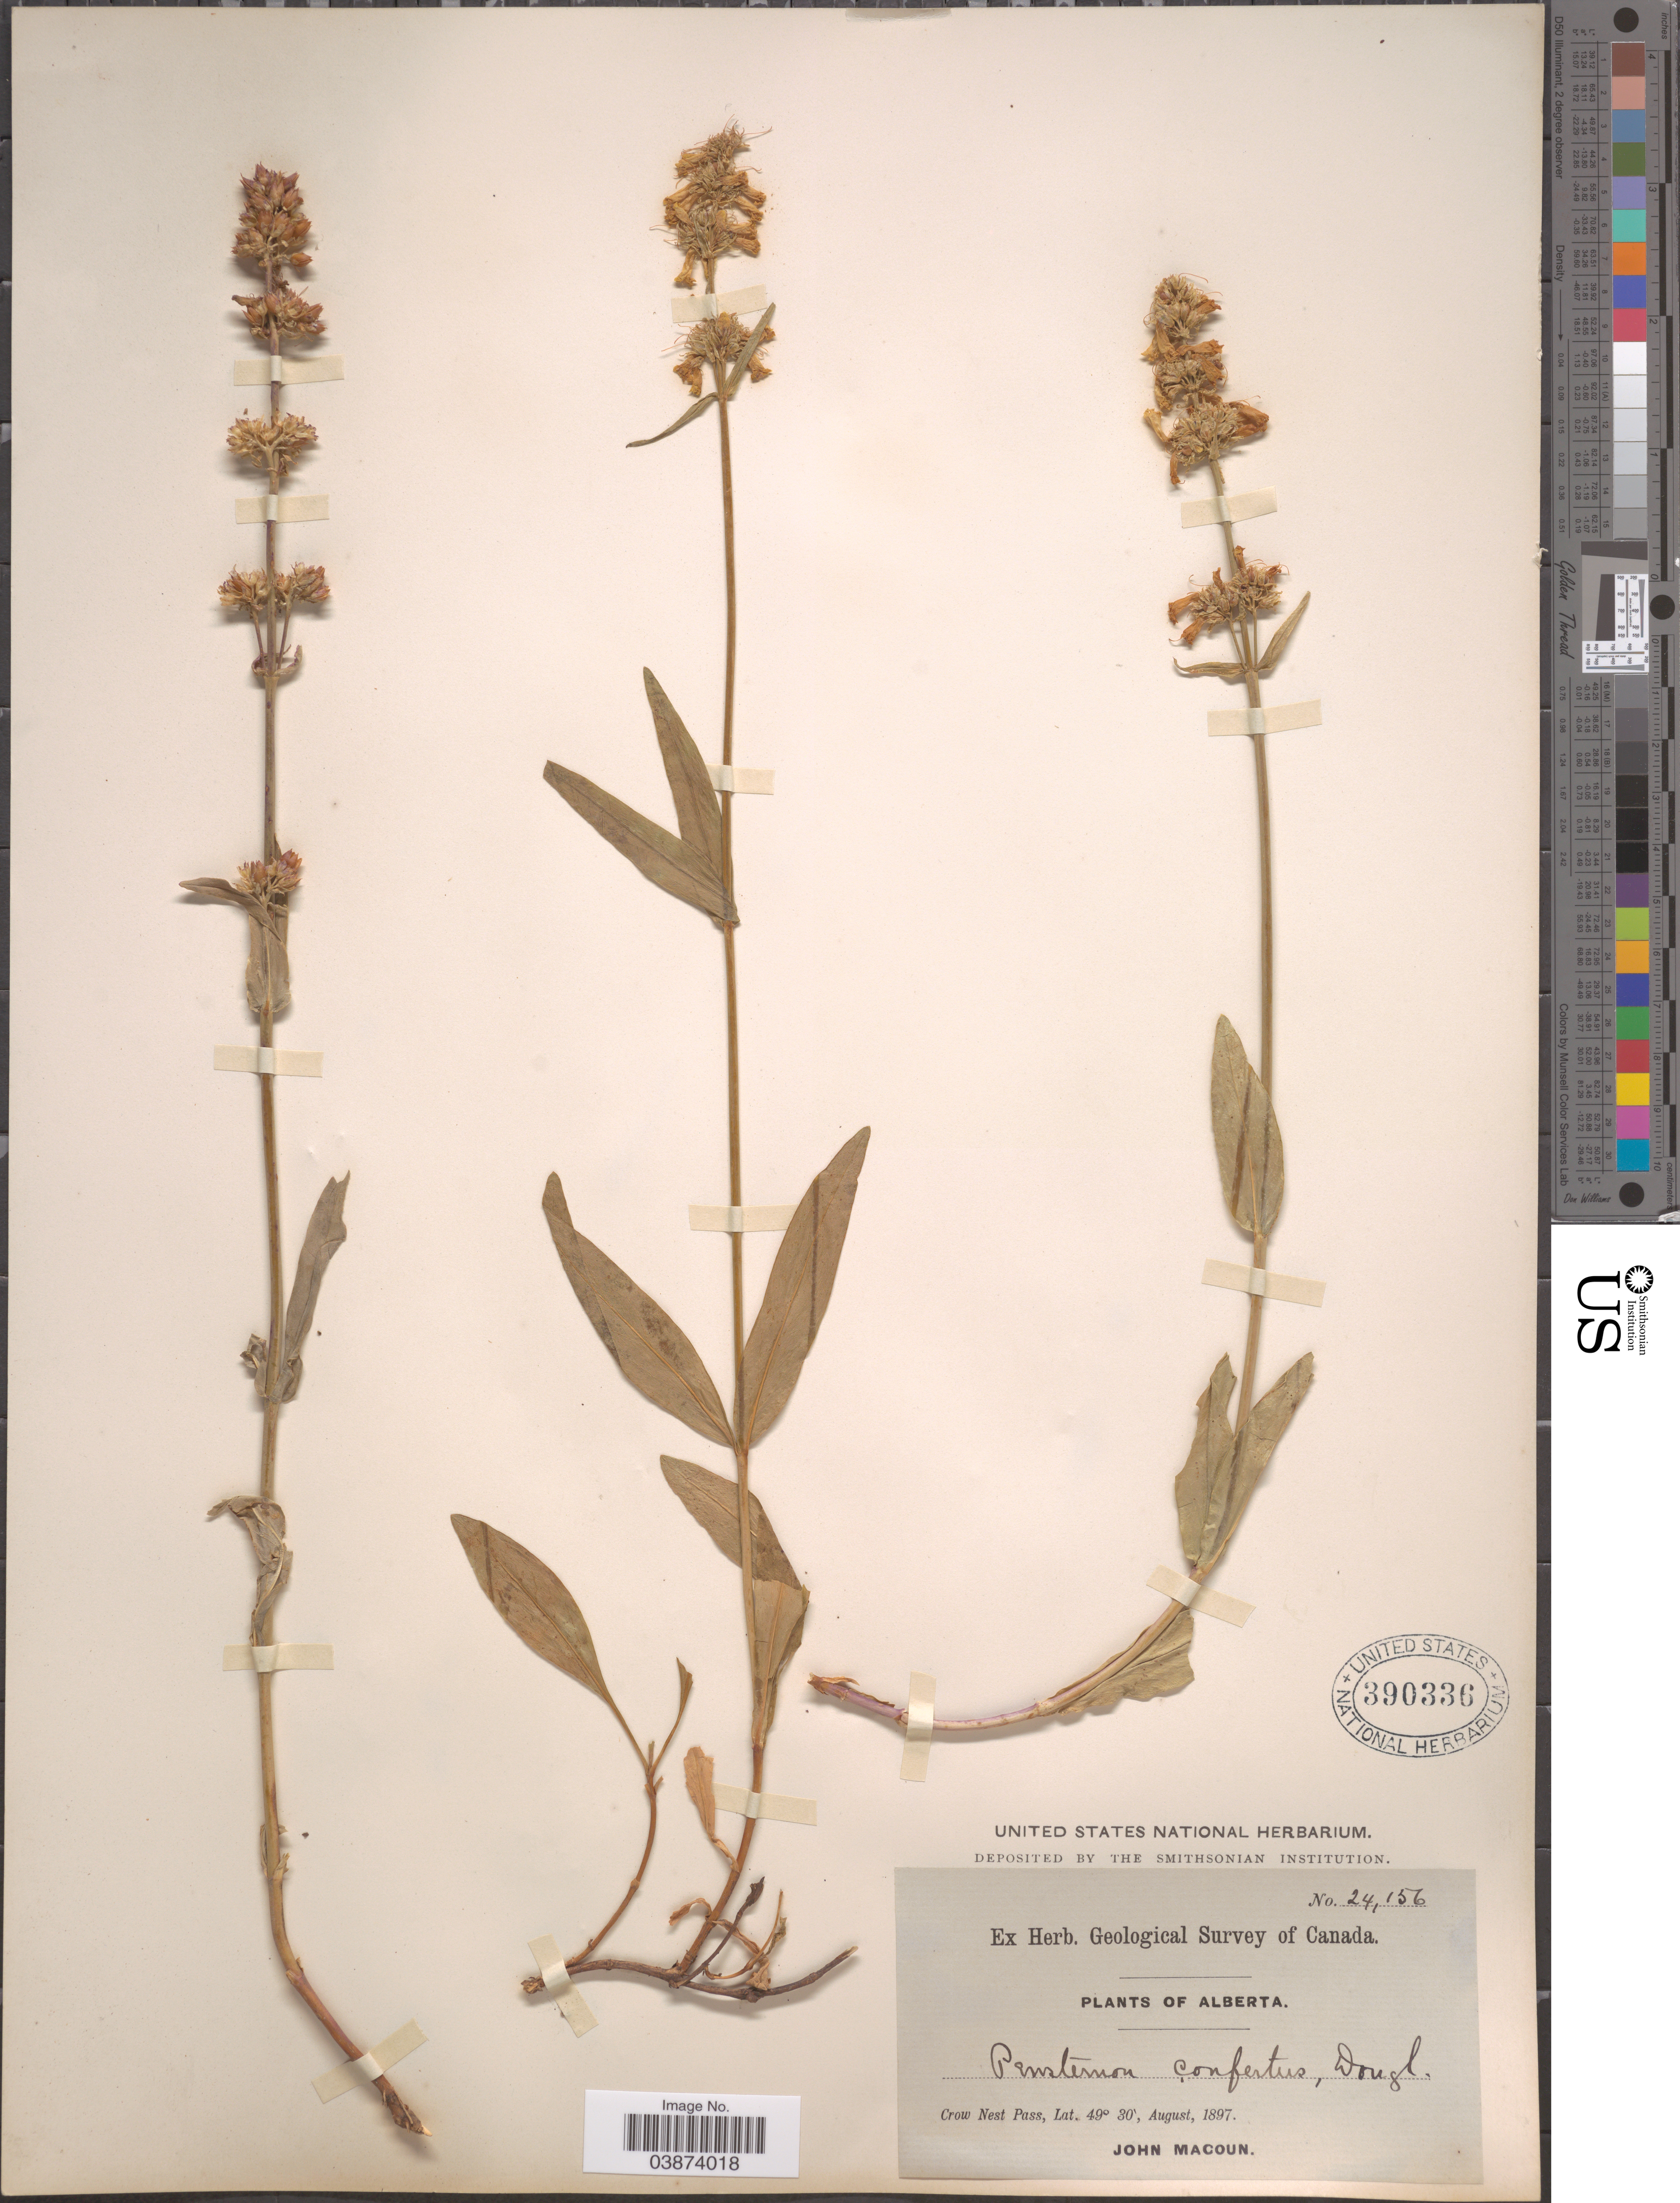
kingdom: Plantae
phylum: Tracheophyta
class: Magnoliopsida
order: Lamiales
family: Plantaginaceae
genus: Penstemon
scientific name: Penstemon confertus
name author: Douglas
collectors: J. Macoun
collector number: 24156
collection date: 1897-08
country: Canada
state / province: Alberta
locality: Crow Nest Pass.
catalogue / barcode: US 390336